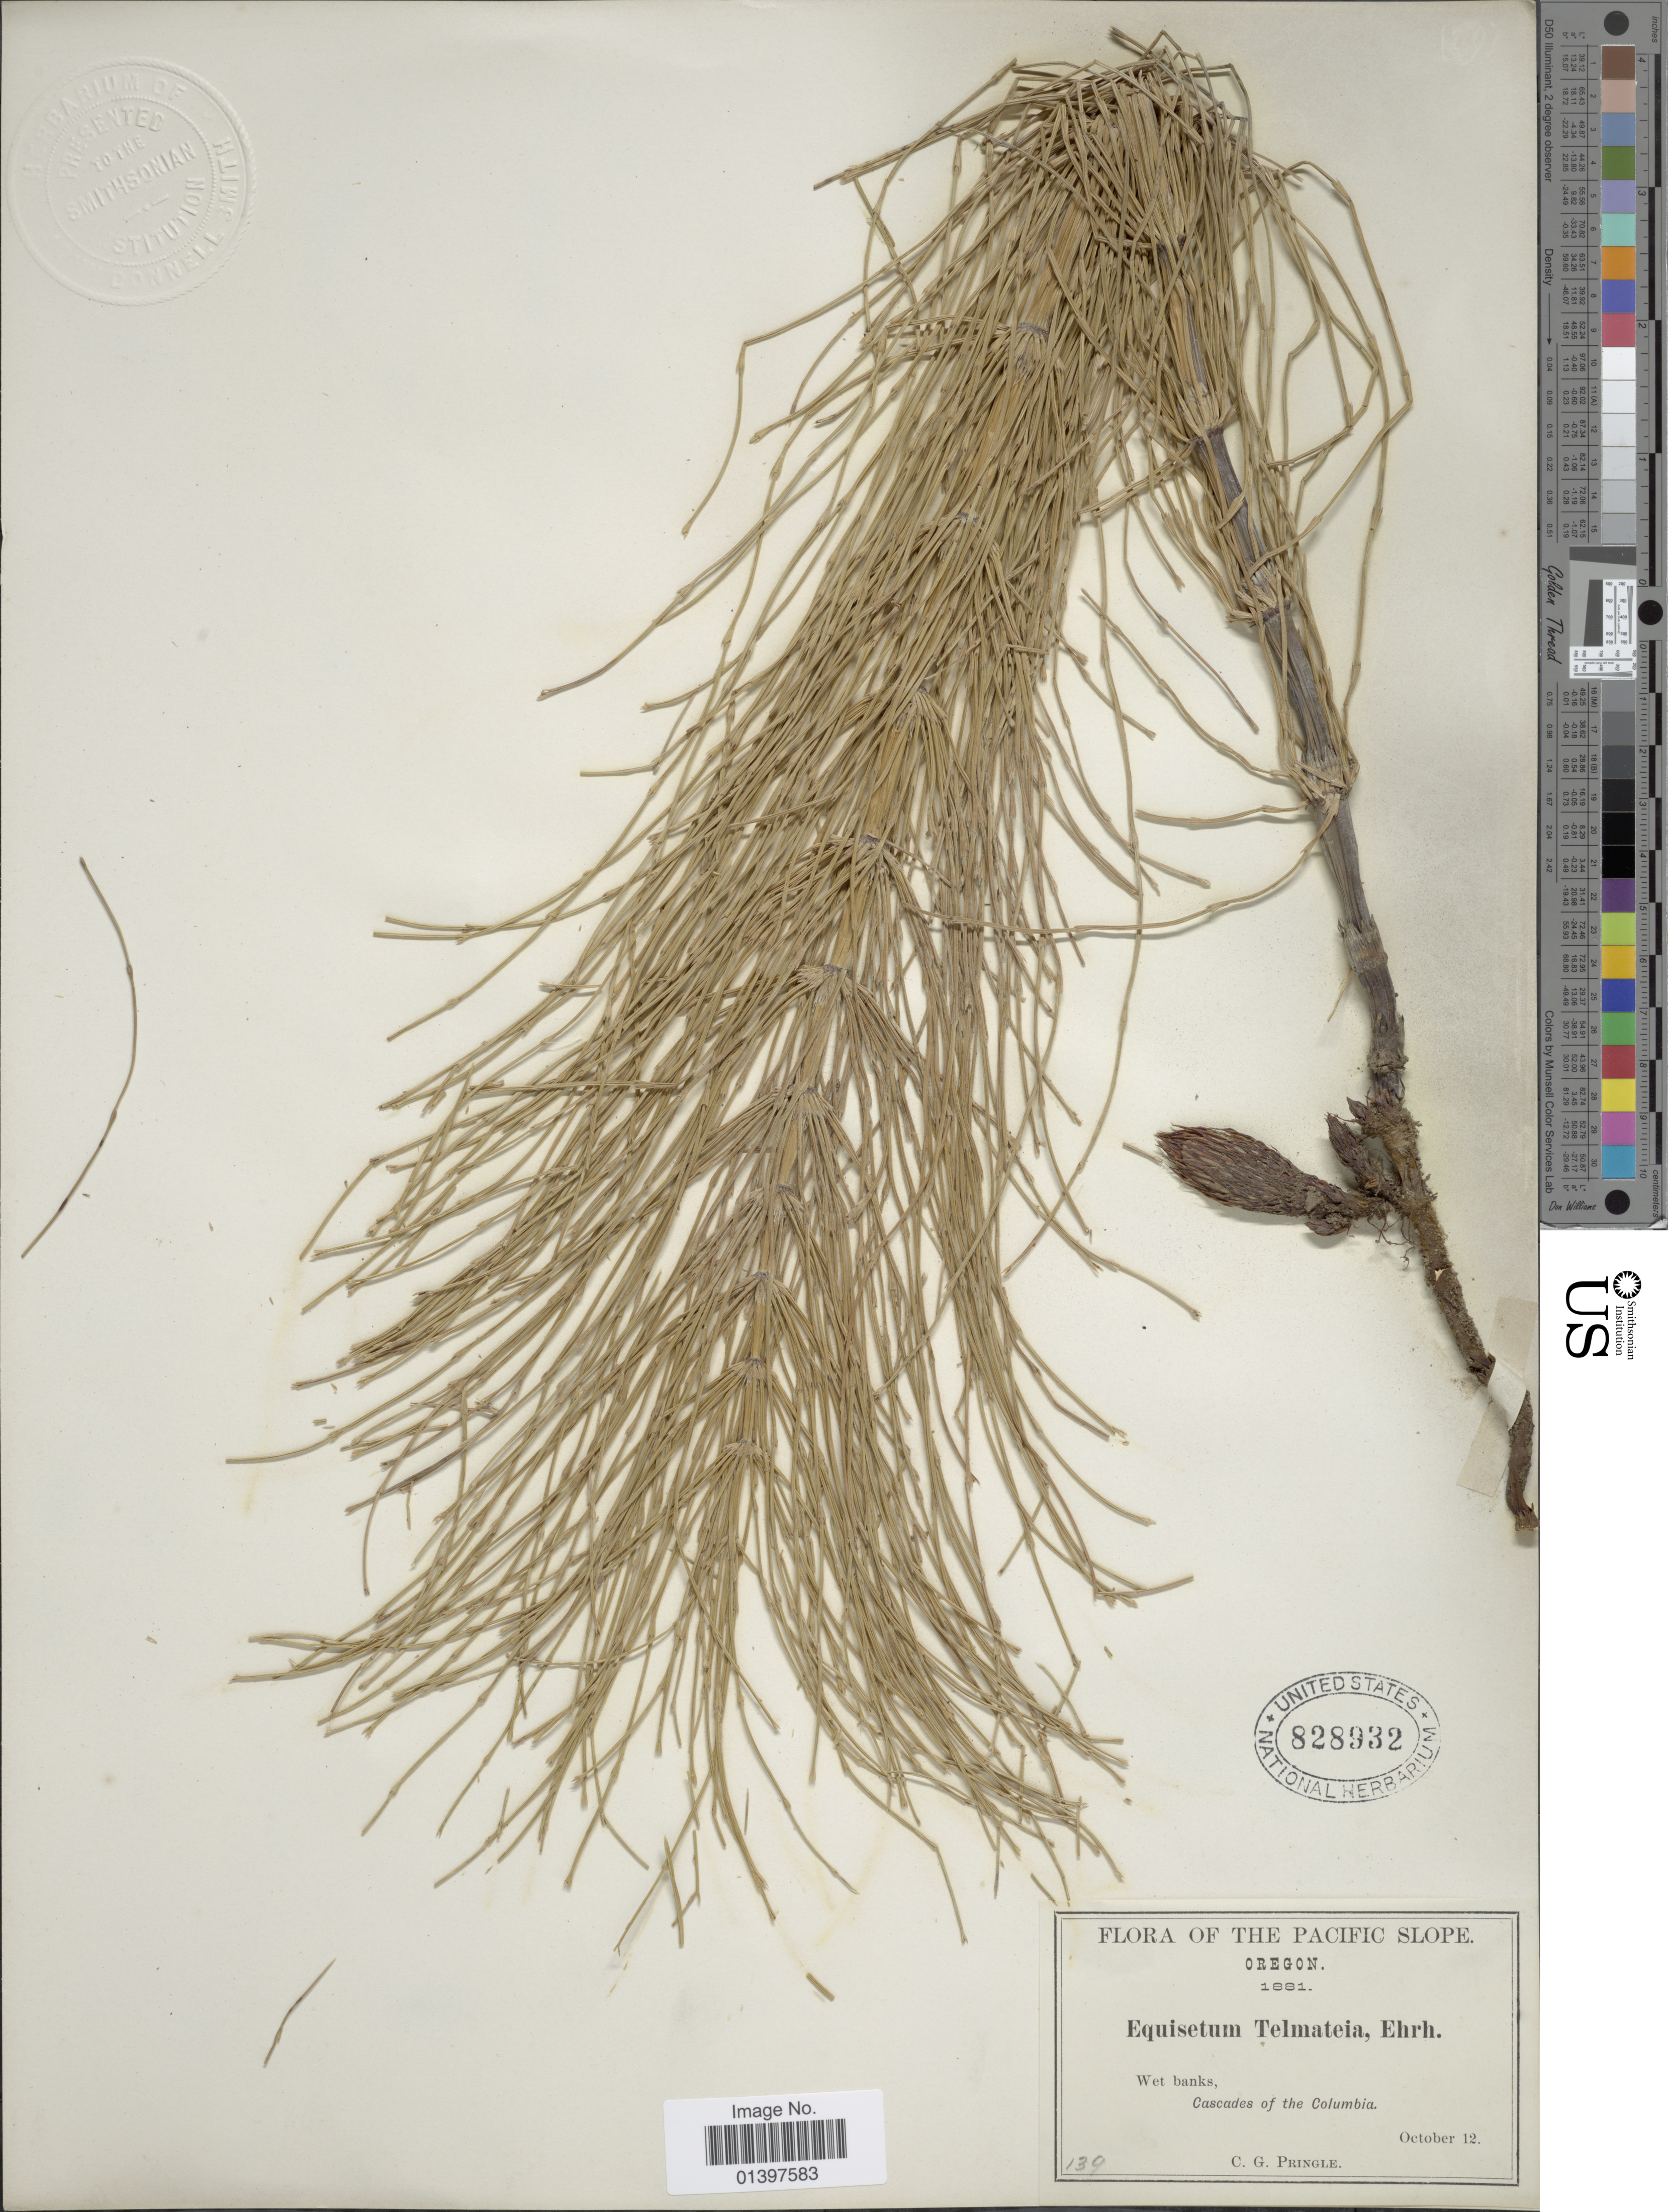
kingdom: Plantae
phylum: Tracheophyta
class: Polypodiopsida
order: Equisetales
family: Equisetaceae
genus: Equisetum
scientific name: Equisetum telmateia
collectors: C. G. Pringle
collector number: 139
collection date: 1881-10-12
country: United States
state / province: Oregon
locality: The pacific slope, wet banks, Cascades of the Colimbia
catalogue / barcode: US 828932